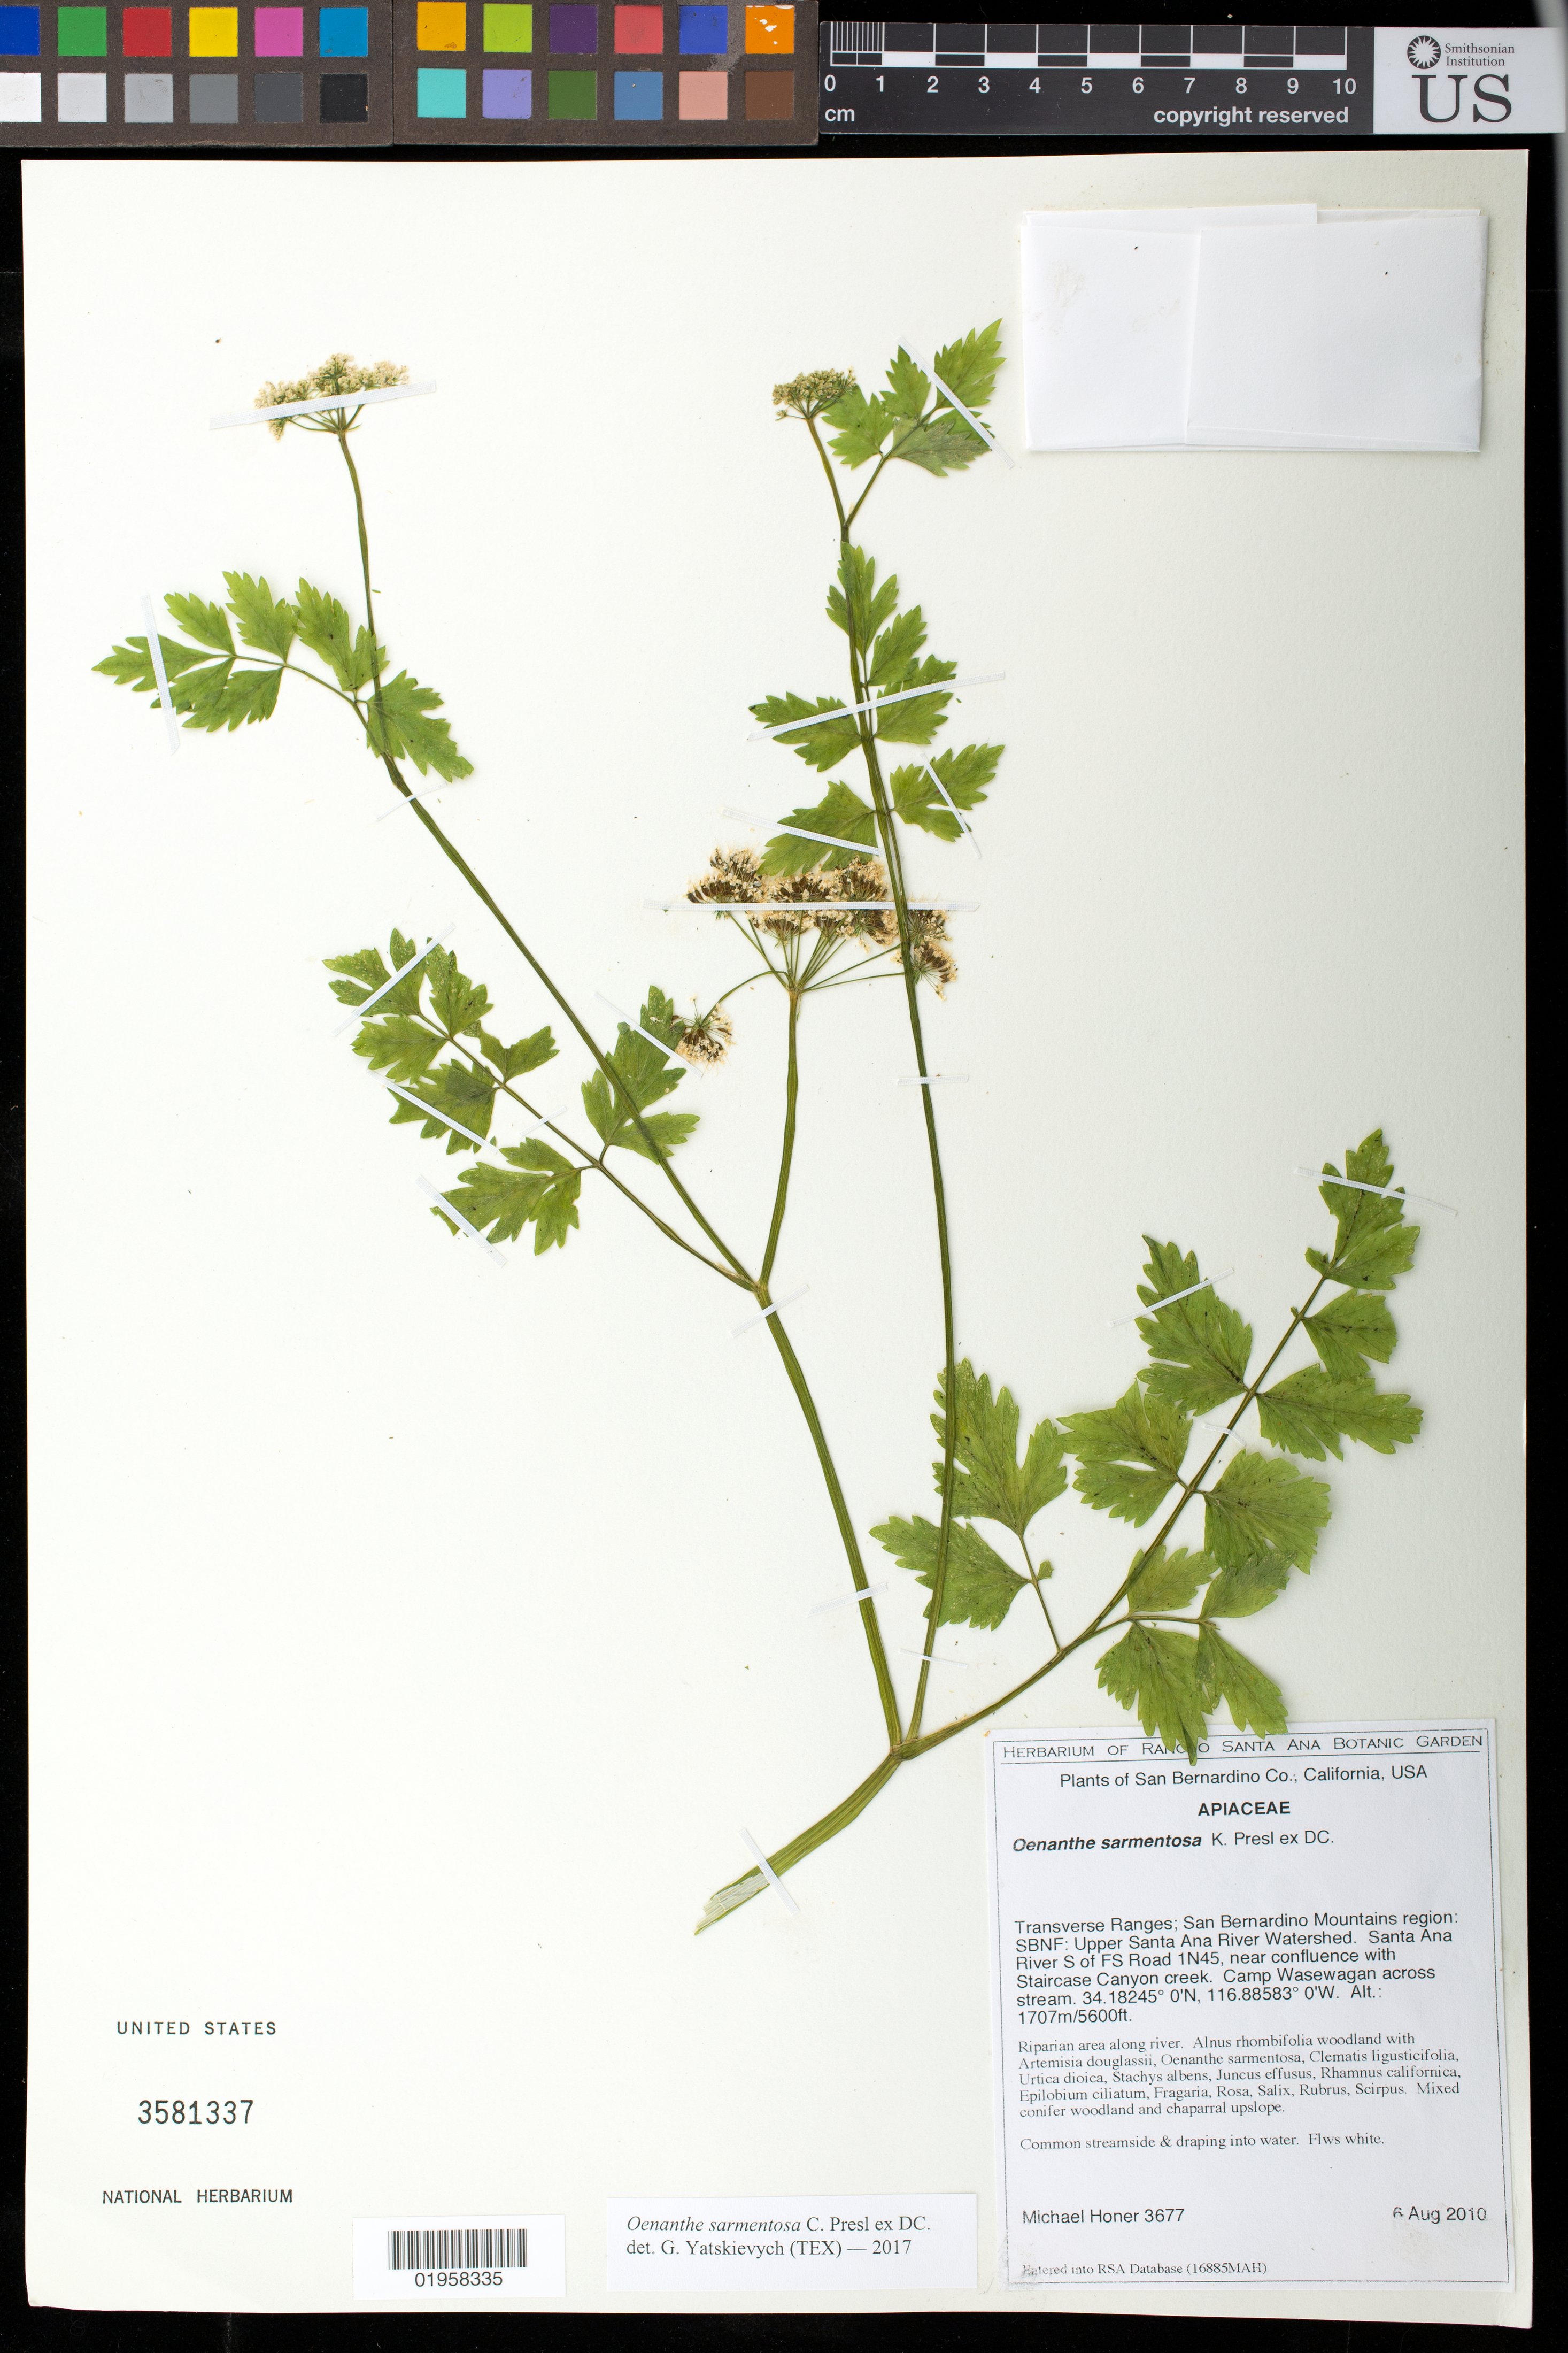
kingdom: Plantae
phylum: Tracheophyta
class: Magnoliopsida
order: Apiales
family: Apiaceae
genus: Oenanthe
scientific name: Oenanthe sarmentosa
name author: C. Presl ex DC.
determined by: Yatskievych, G. A.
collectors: M. Höner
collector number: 3677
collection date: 2010-08-06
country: United States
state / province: California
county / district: San Bernardino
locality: San Bernardino Mountains region; Upper Santa Ana River Watershed. Santa Ana River, S of FS Road 1N45, near confluence with Staircase Canyon Creek. Camp Wasewagan across stream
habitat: Common steamside and draping into water. Riparian area along river. Alnus rhombifolia woodland. Mixed conifer woodland and chaparral upslope.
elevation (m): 1707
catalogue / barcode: US 3581337